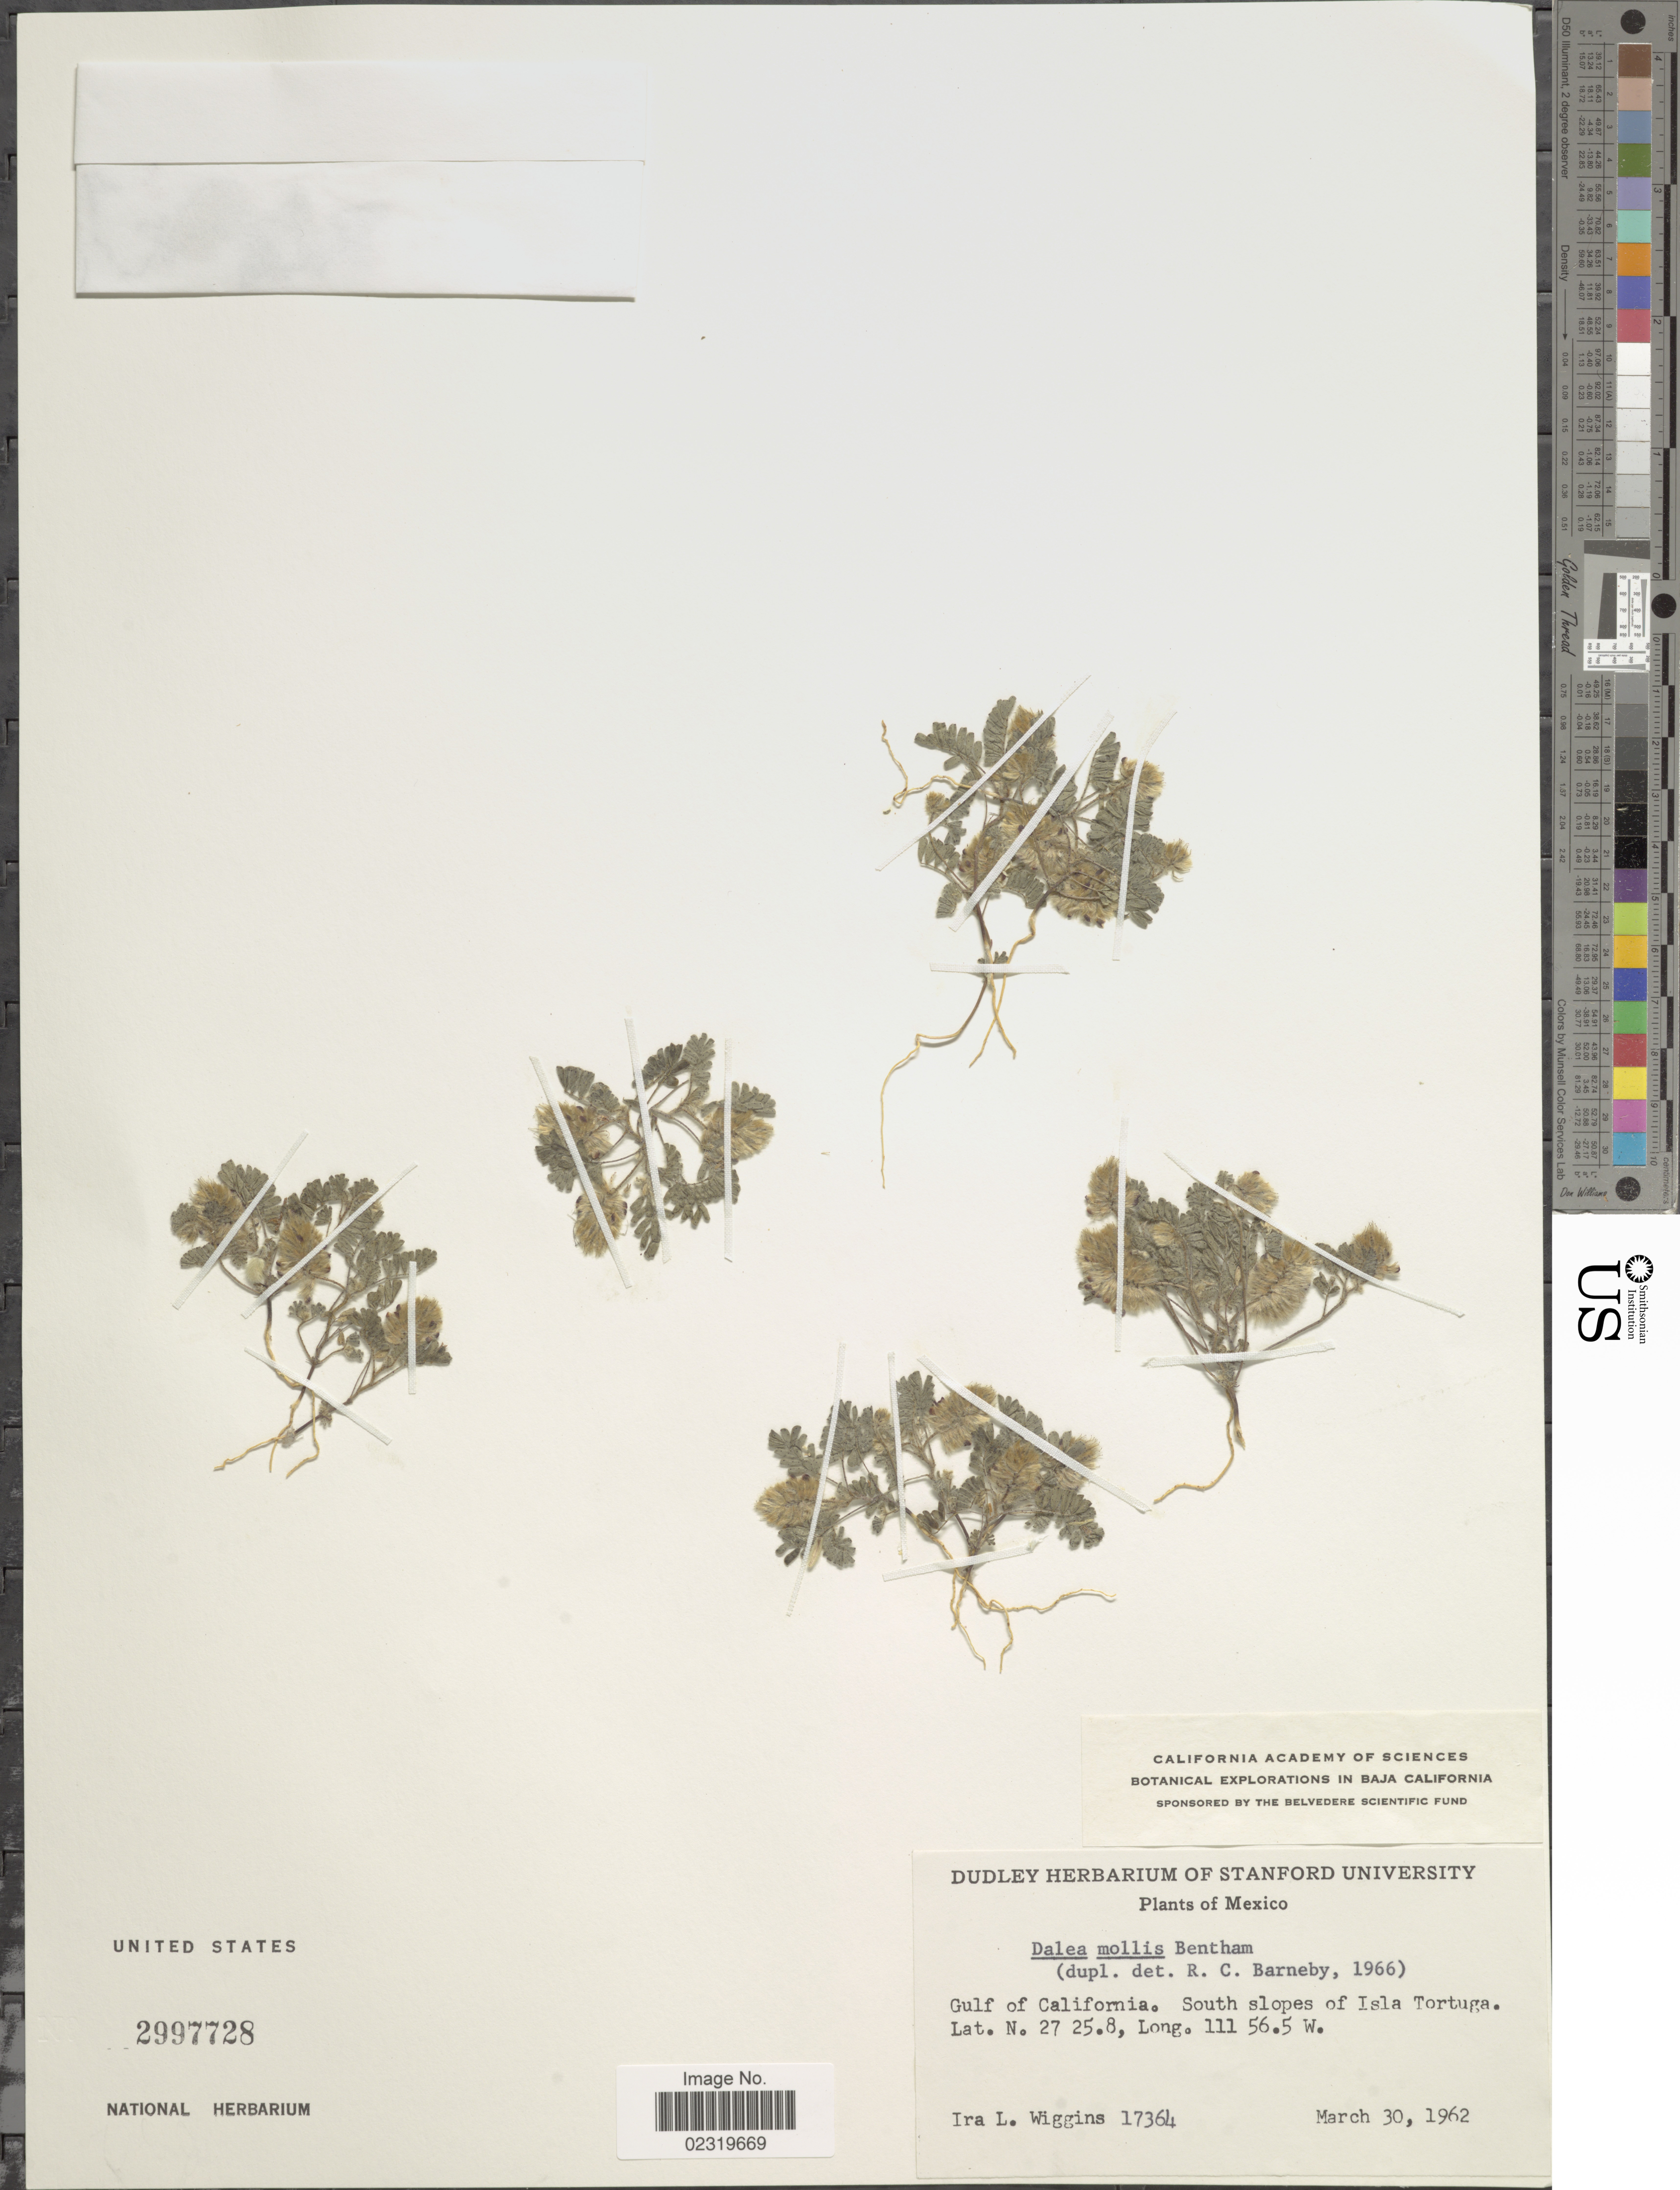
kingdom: Plantae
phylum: Tracheophyta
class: Magnoliopsida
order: Fabales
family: Fabaceae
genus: Dalea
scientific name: Dalea mollis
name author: Benth.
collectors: I. L. Wiggins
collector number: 17364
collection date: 1962-03-30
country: Mexico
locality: Gulf of California, south slopes of Isla Tortuga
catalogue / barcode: US 2997728